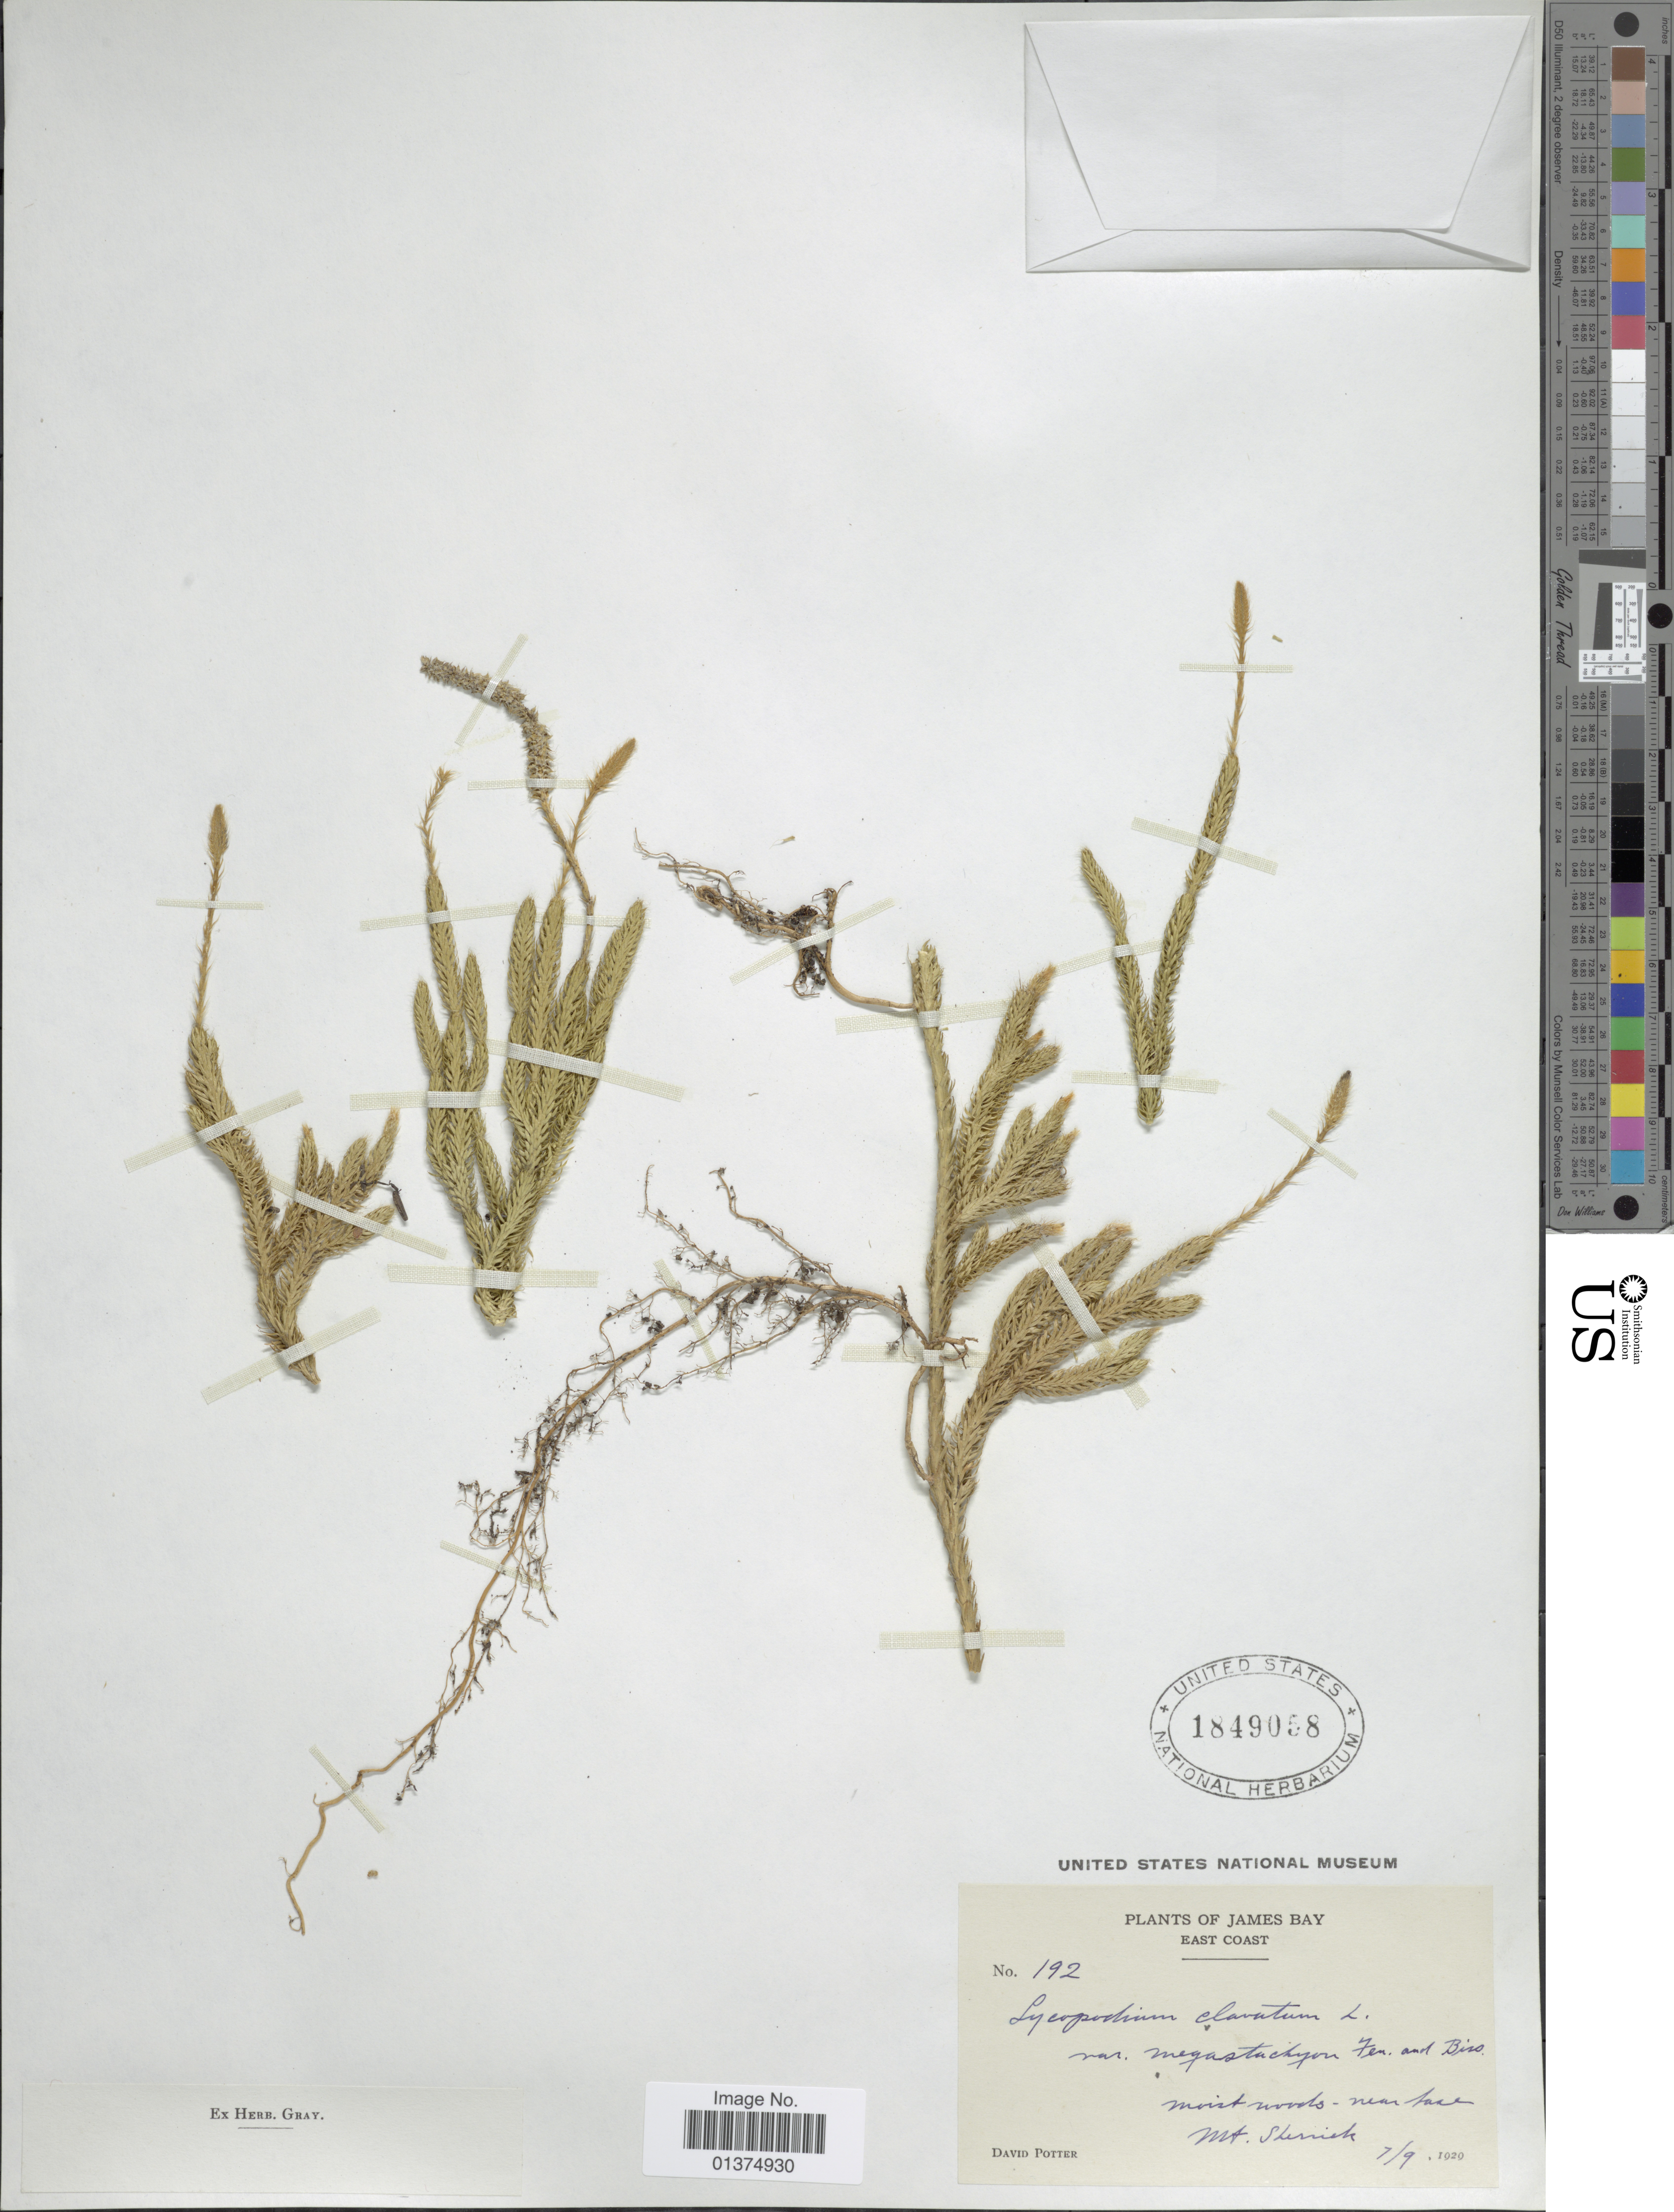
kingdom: Plantae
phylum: Tracheophyta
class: Lycopodiopsida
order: Lycopodiales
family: Lycopodiaceae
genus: Lycopodium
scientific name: Lycopodium lagopus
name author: Zinserl. ex Kuzen.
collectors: D. Potter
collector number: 192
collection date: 1929-09-07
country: Canada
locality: James Bay, East Coast, mosit woods- near base of Mt Sterrick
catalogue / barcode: US 1849058